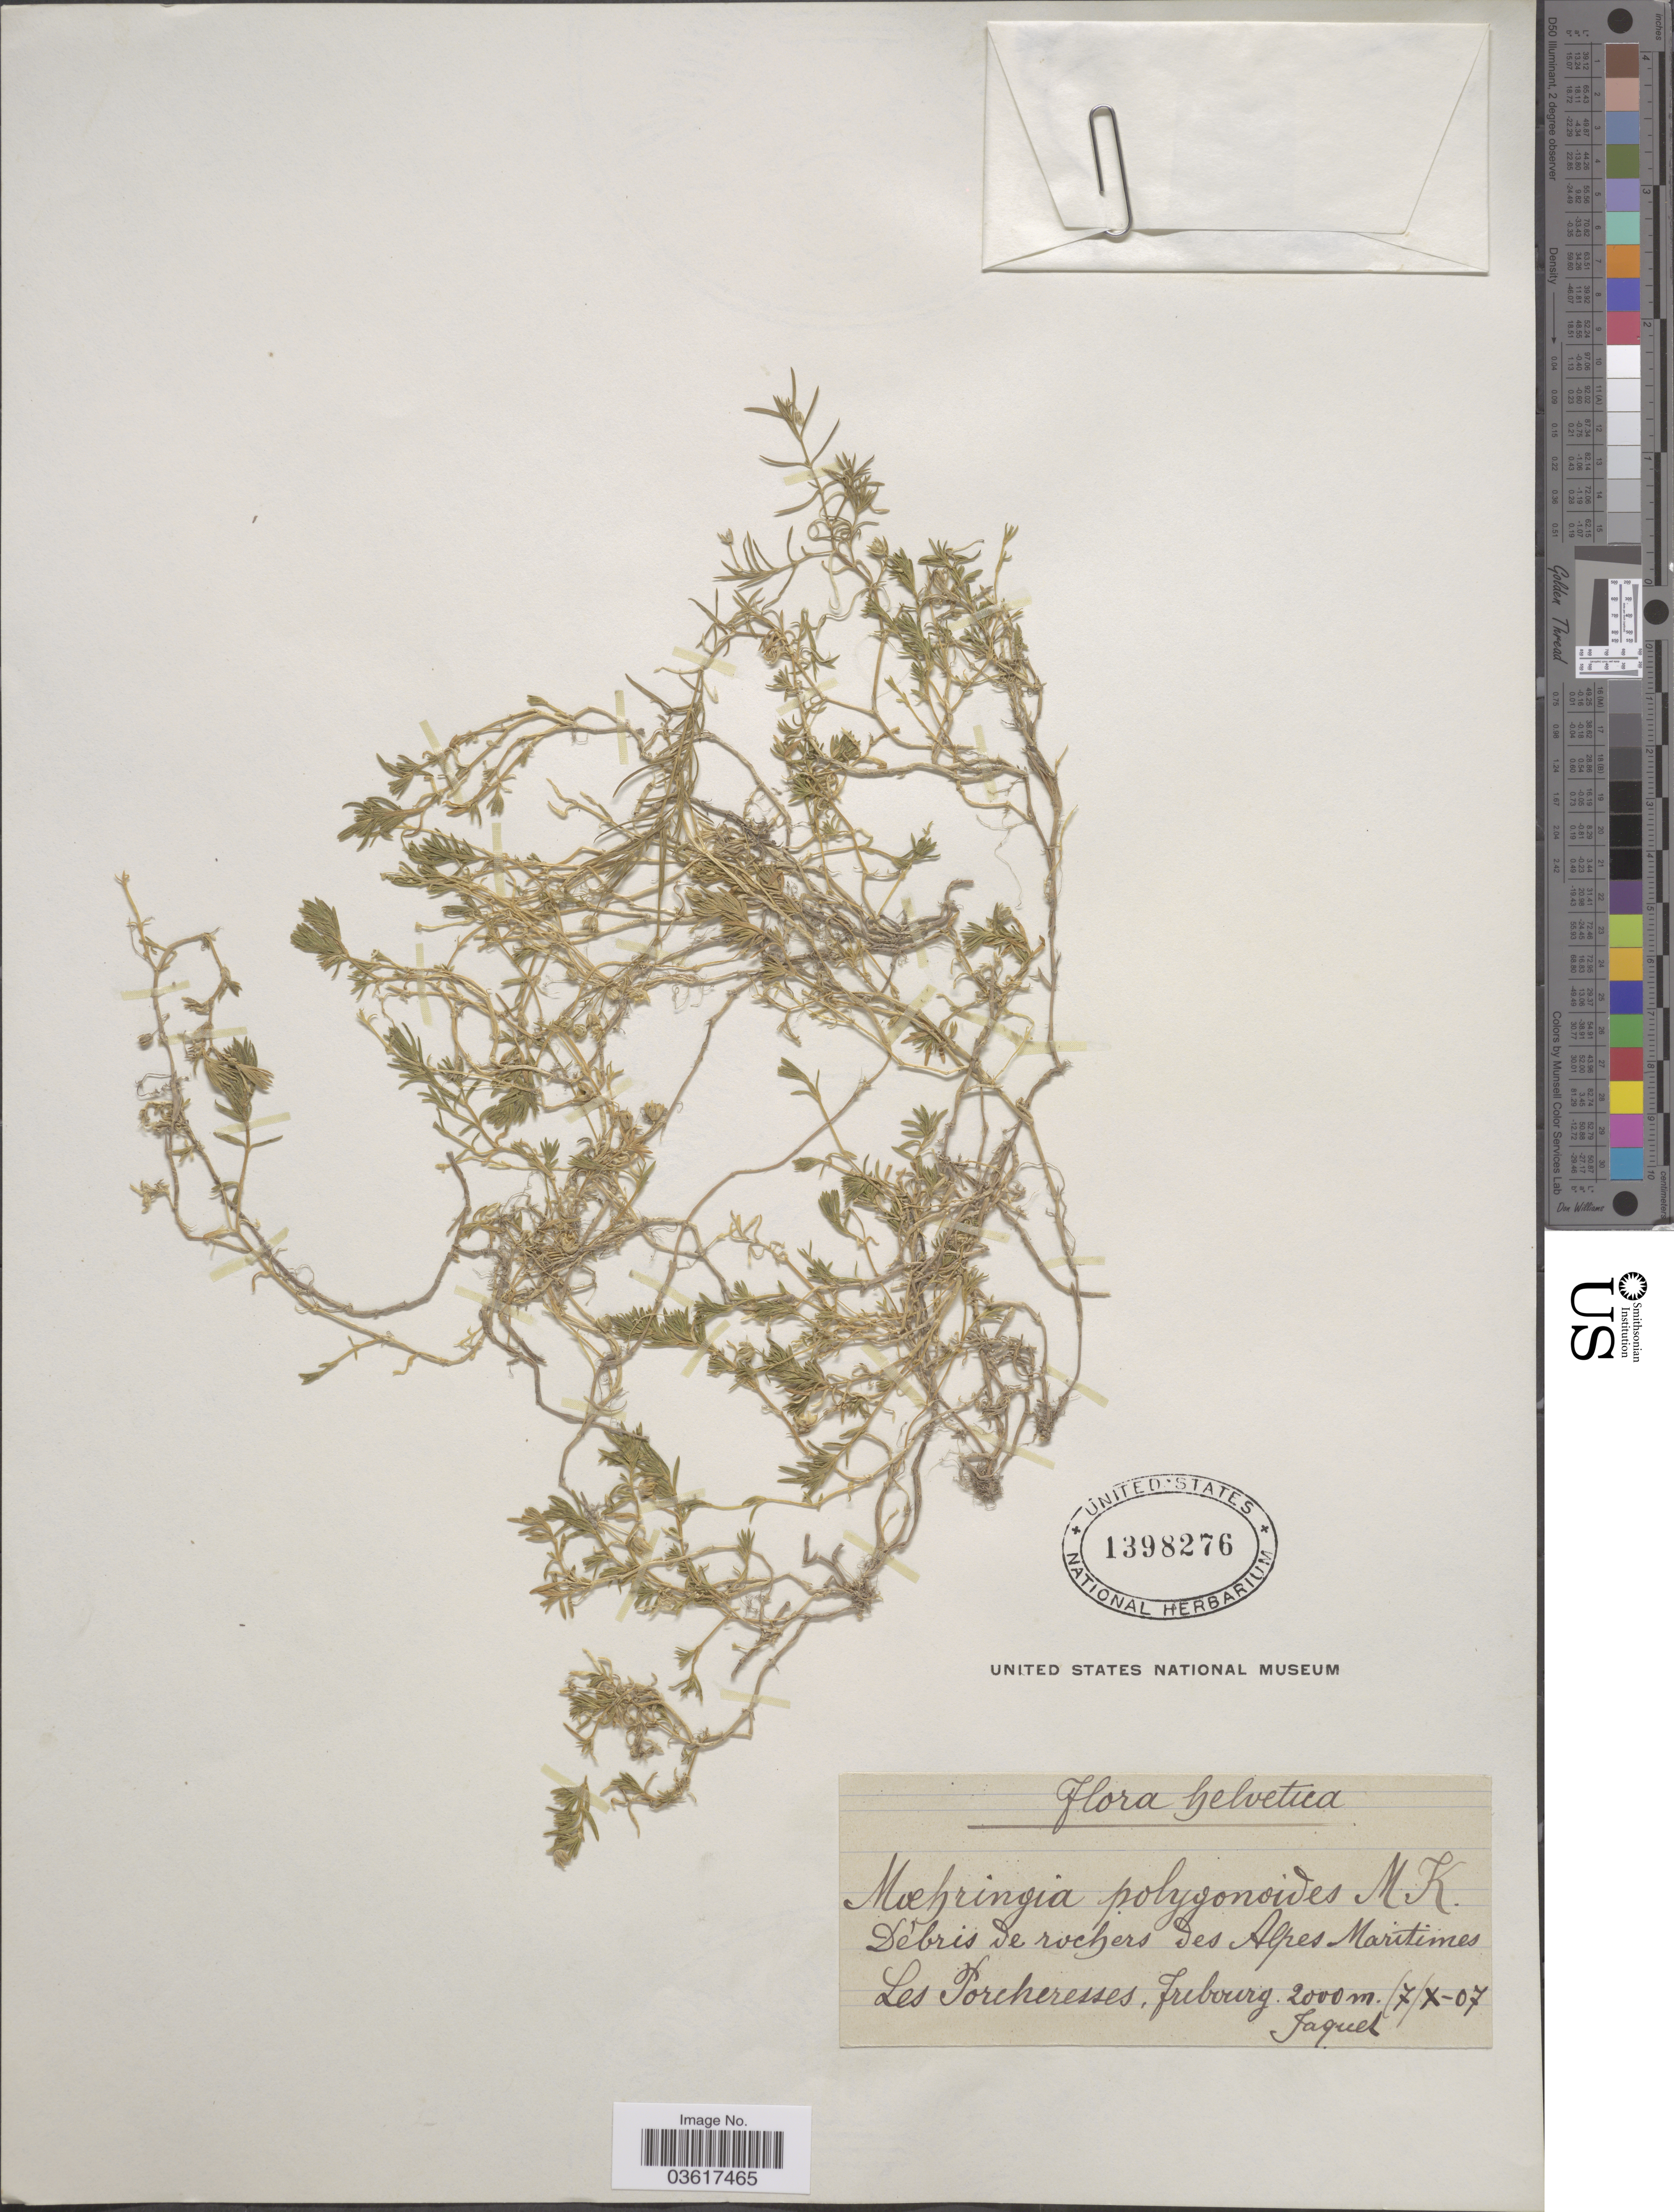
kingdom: Plantae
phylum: Tracheophyta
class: Magnoliopsida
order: Caryophyllales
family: Caryophyllaceae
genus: Moehringia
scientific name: Moehringia polygonoides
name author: (Wulfen) Mert. & W.D.J. Koch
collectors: -. Jaquet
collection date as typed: Transcribed d/m/y: 7/10/7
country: Switzerland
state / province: Fribourg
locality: Helvetica. Dèbris de rochers des Alpes Maritimes. Les Porcheresses. Fribourg.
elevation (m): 2000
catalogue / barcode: US 1398276